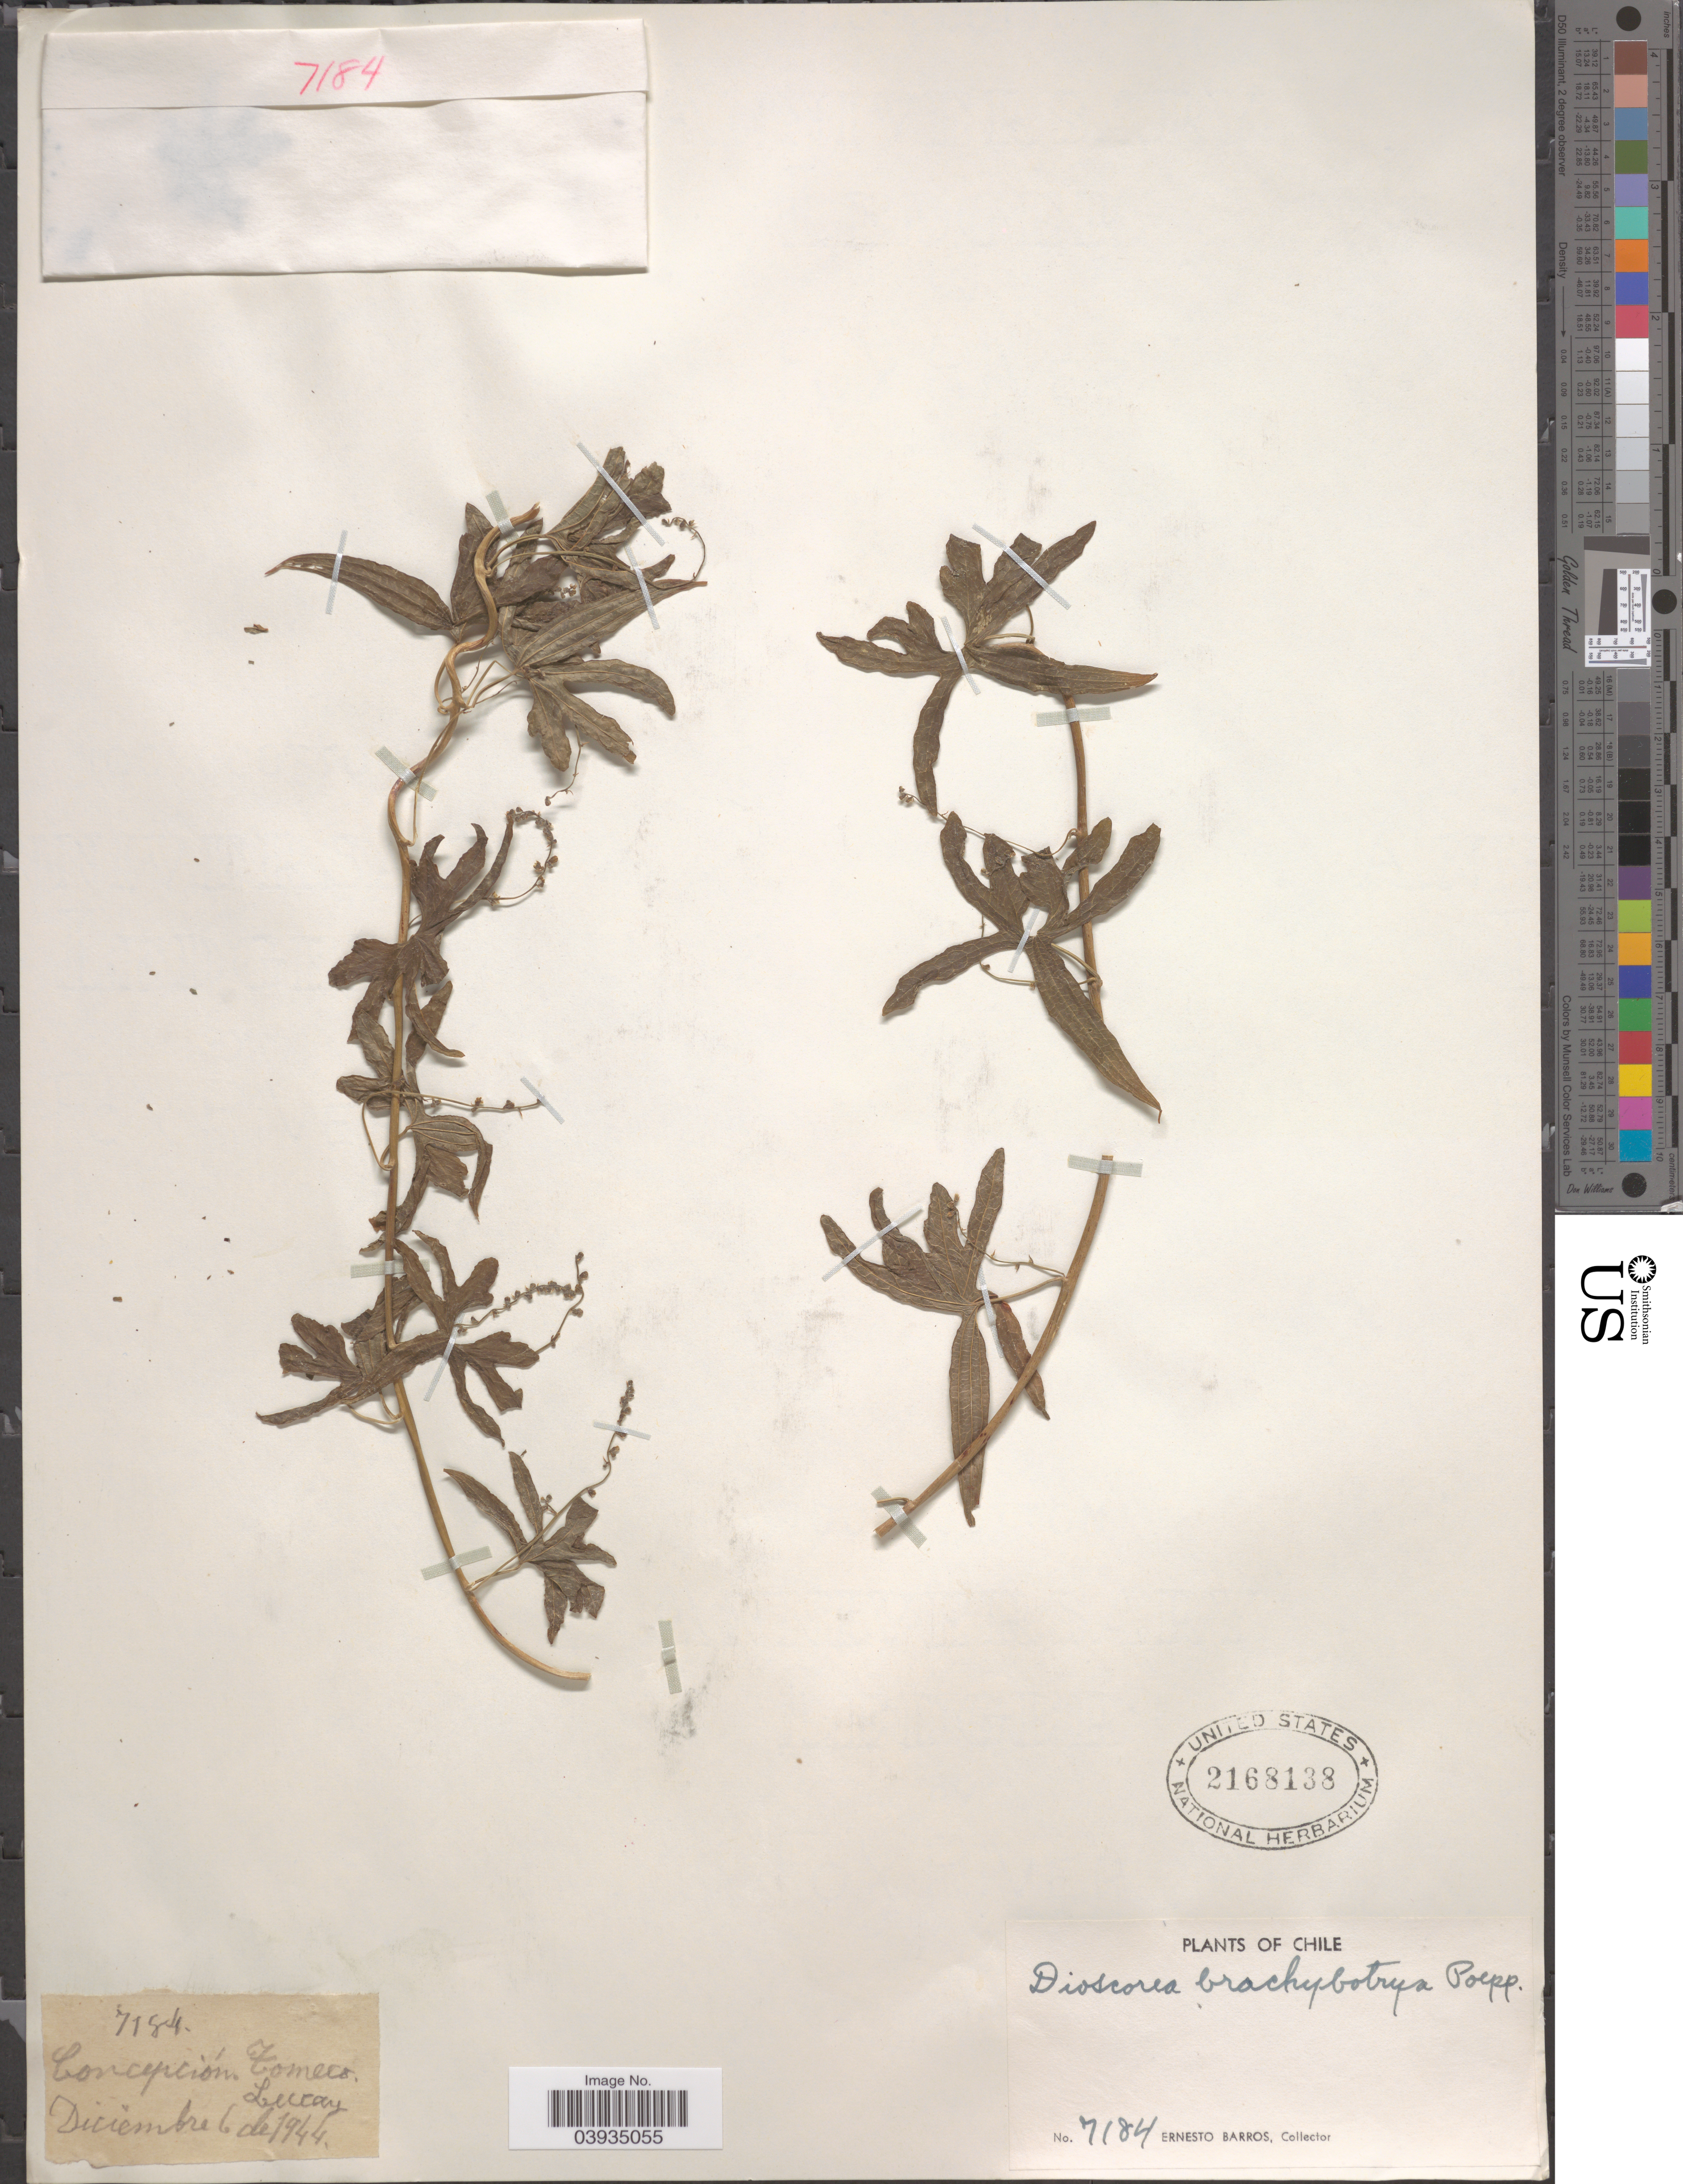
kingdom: Plantae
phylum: Tracheophyta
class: Liliopsida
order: Dioscoreales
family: Dioscoreaceae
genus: Dioscorea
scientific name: Dioscorea brachybotrya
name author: Poepp.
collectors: E. Barros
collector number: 7184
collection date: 1944-12-06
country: Chile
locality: Concepción Tomeco, Lucas.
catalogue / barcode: US 2168138